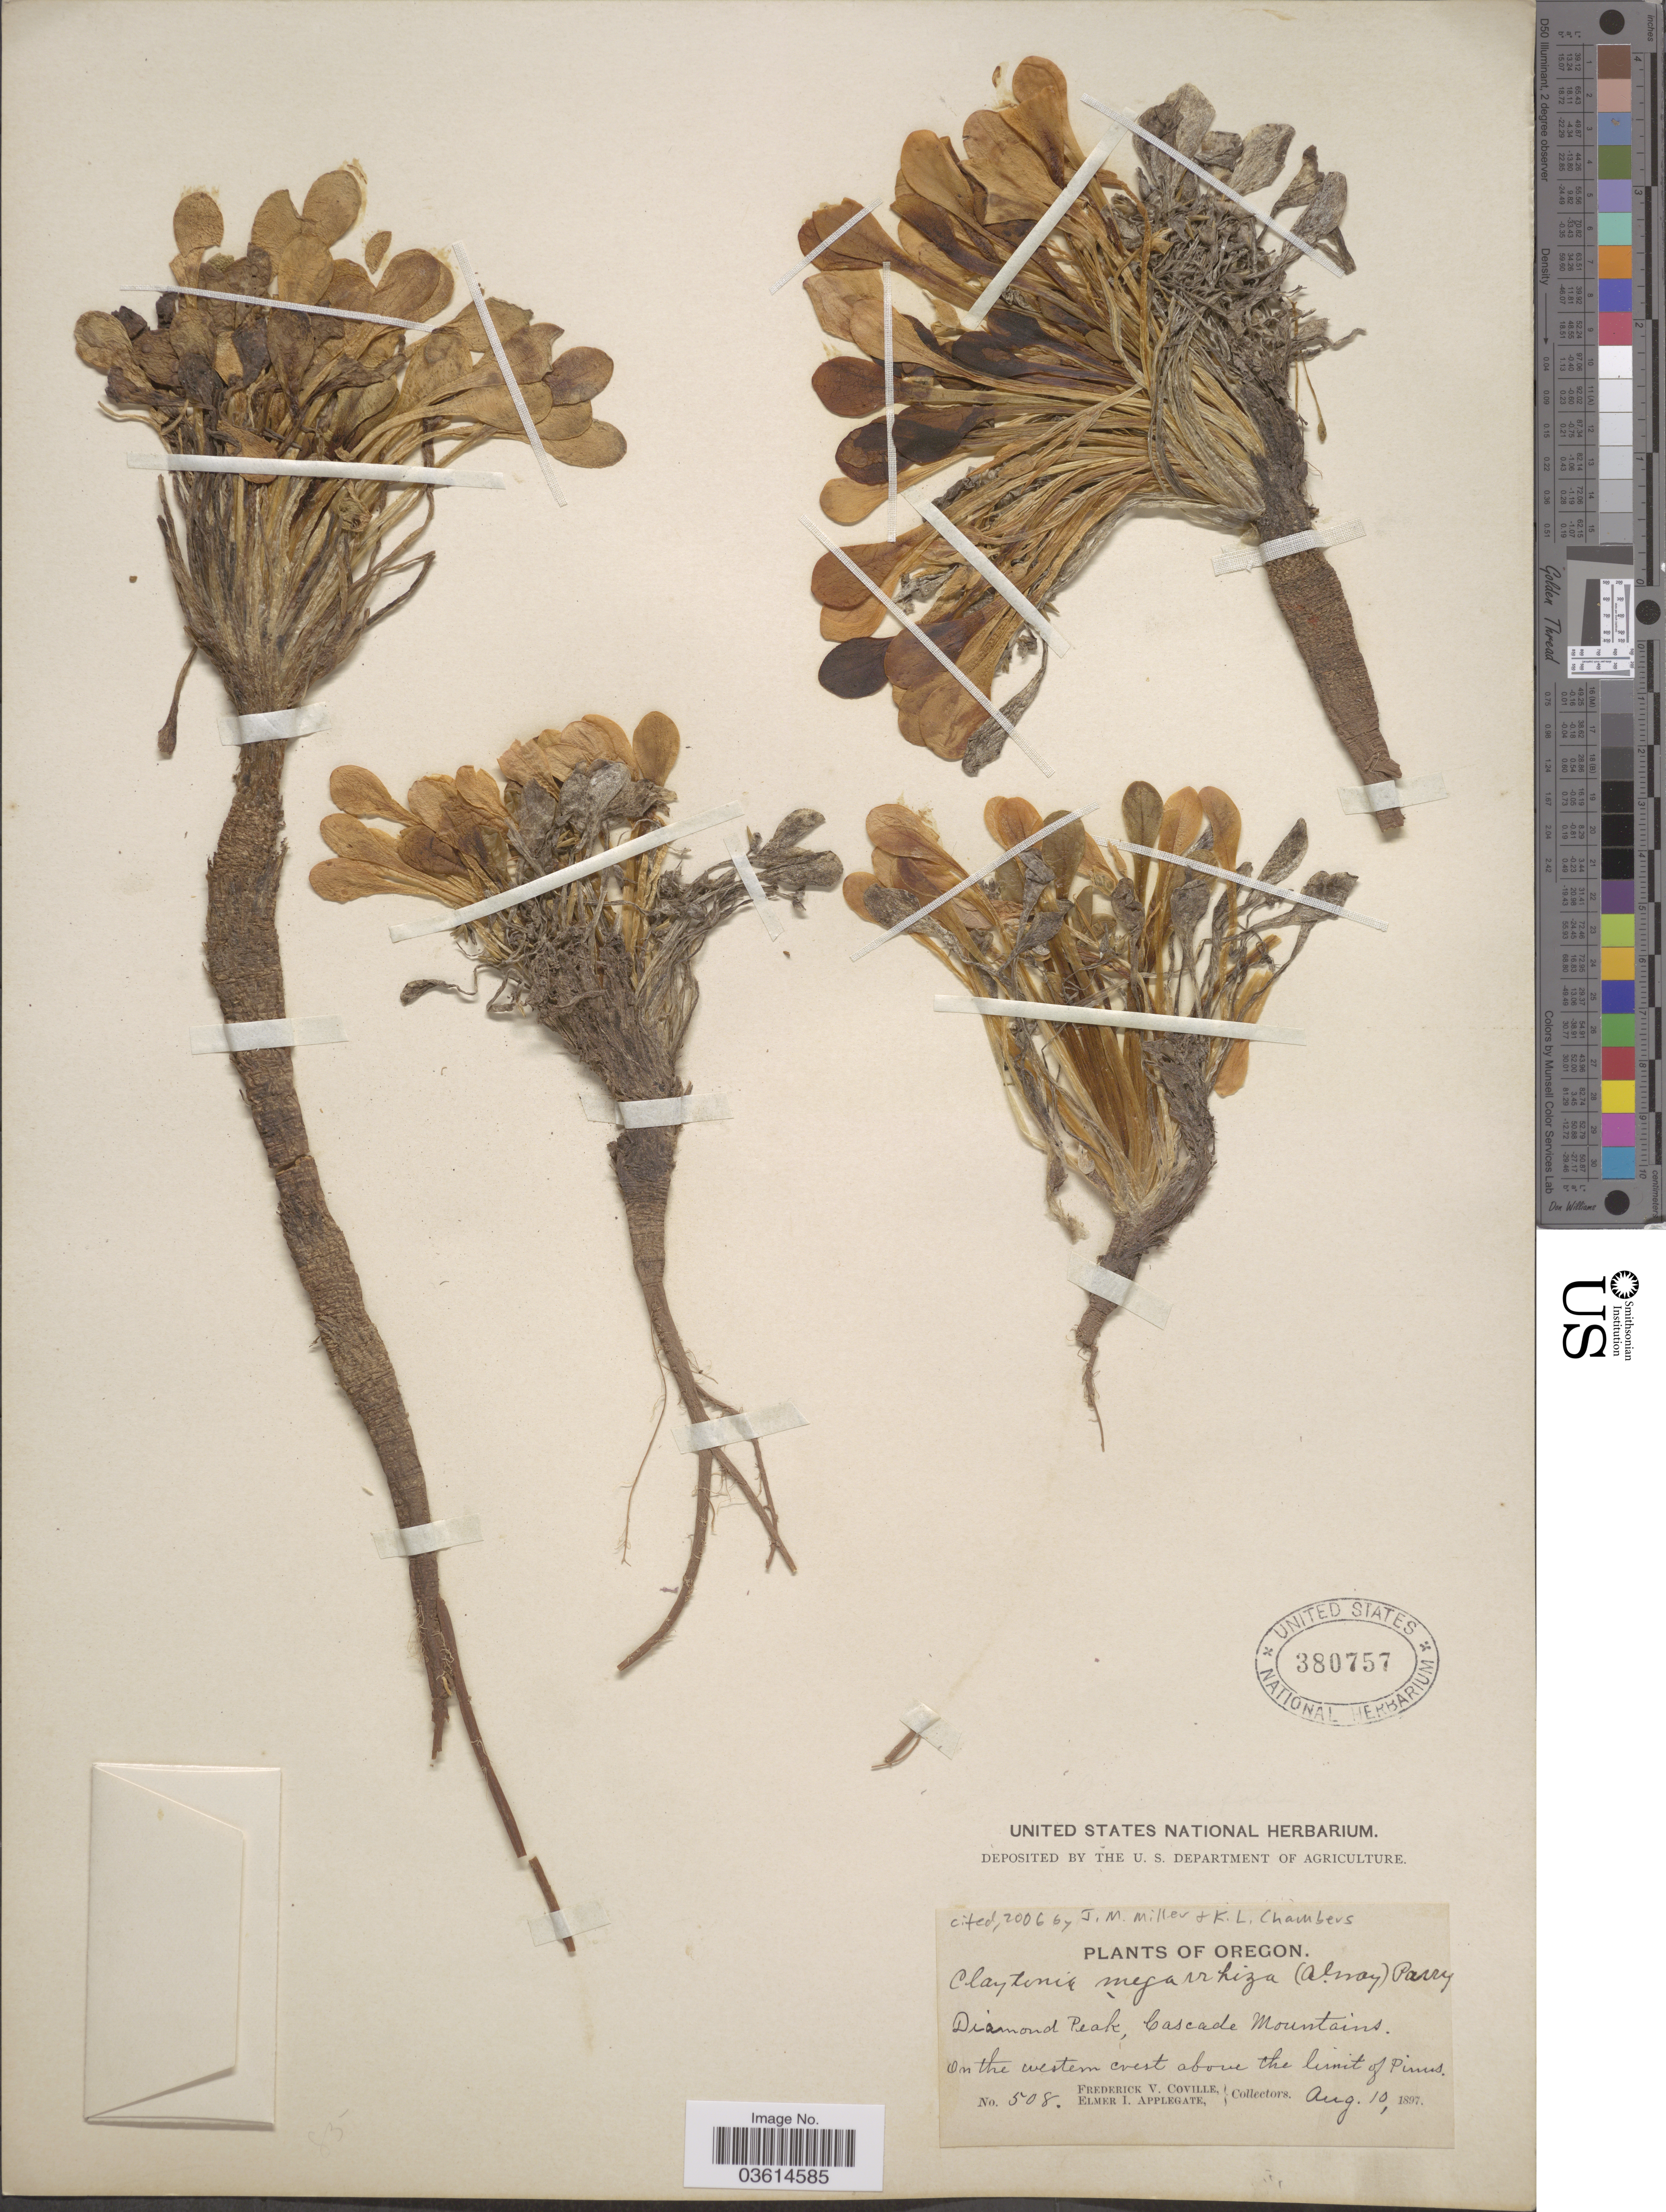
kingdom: Plantae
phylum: Tracheophyta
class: Magnoliopsida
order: Caryophyllales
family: Montiaceae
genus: Claytonia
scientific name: Claytonia megarhiza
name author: (A. Gray) Parry ex S. Watson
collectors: F. V. Coville & E. I. Applegate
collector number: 508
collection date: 1897-08-10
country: United States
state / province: Oregon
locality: Diamond Peak, Cascade Mountains. On the western crest above the limit of Pinus.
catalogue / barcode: US 380757